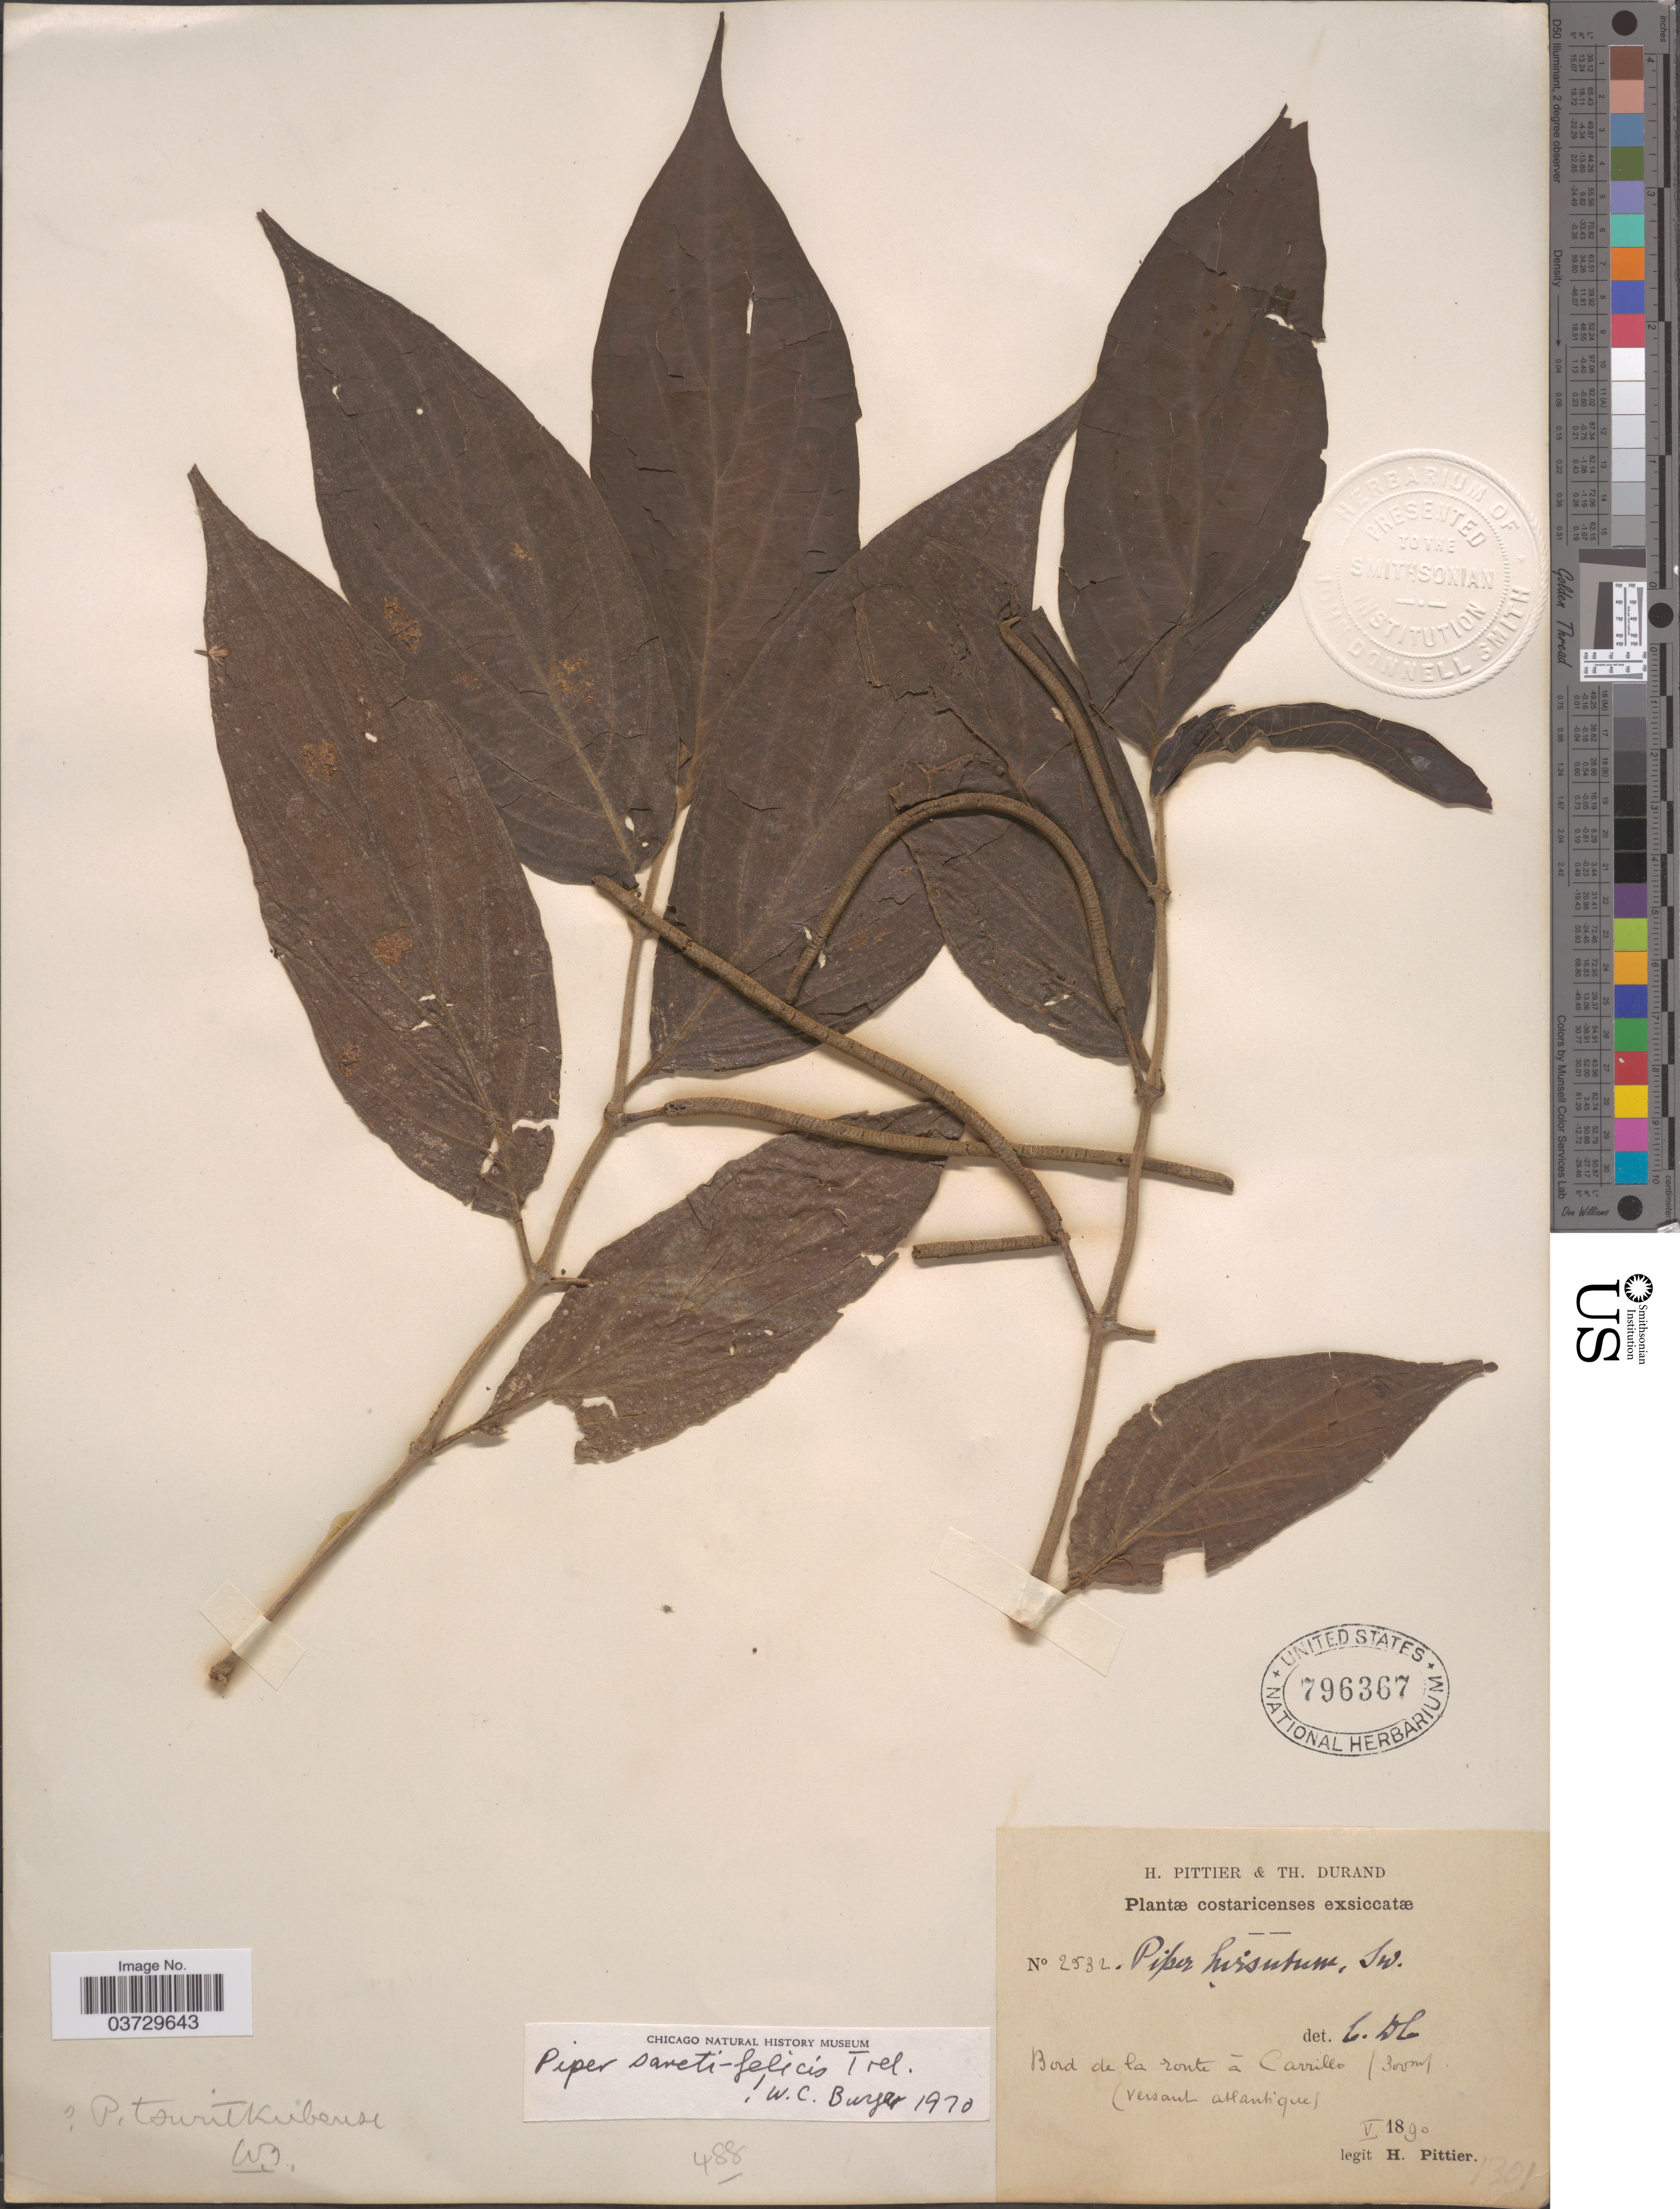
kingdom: Plantae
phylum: Tracheophyta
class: Magnoliopsida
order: Piperales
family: Piperaceae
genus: Piper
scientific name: Piper sancti-felicis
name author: Trel.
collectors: H. F. Pittier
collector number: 2532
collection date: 1890-05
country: Costa Rica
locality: Bord de la route á Carrillo.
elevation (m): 300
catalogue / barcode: US 796367